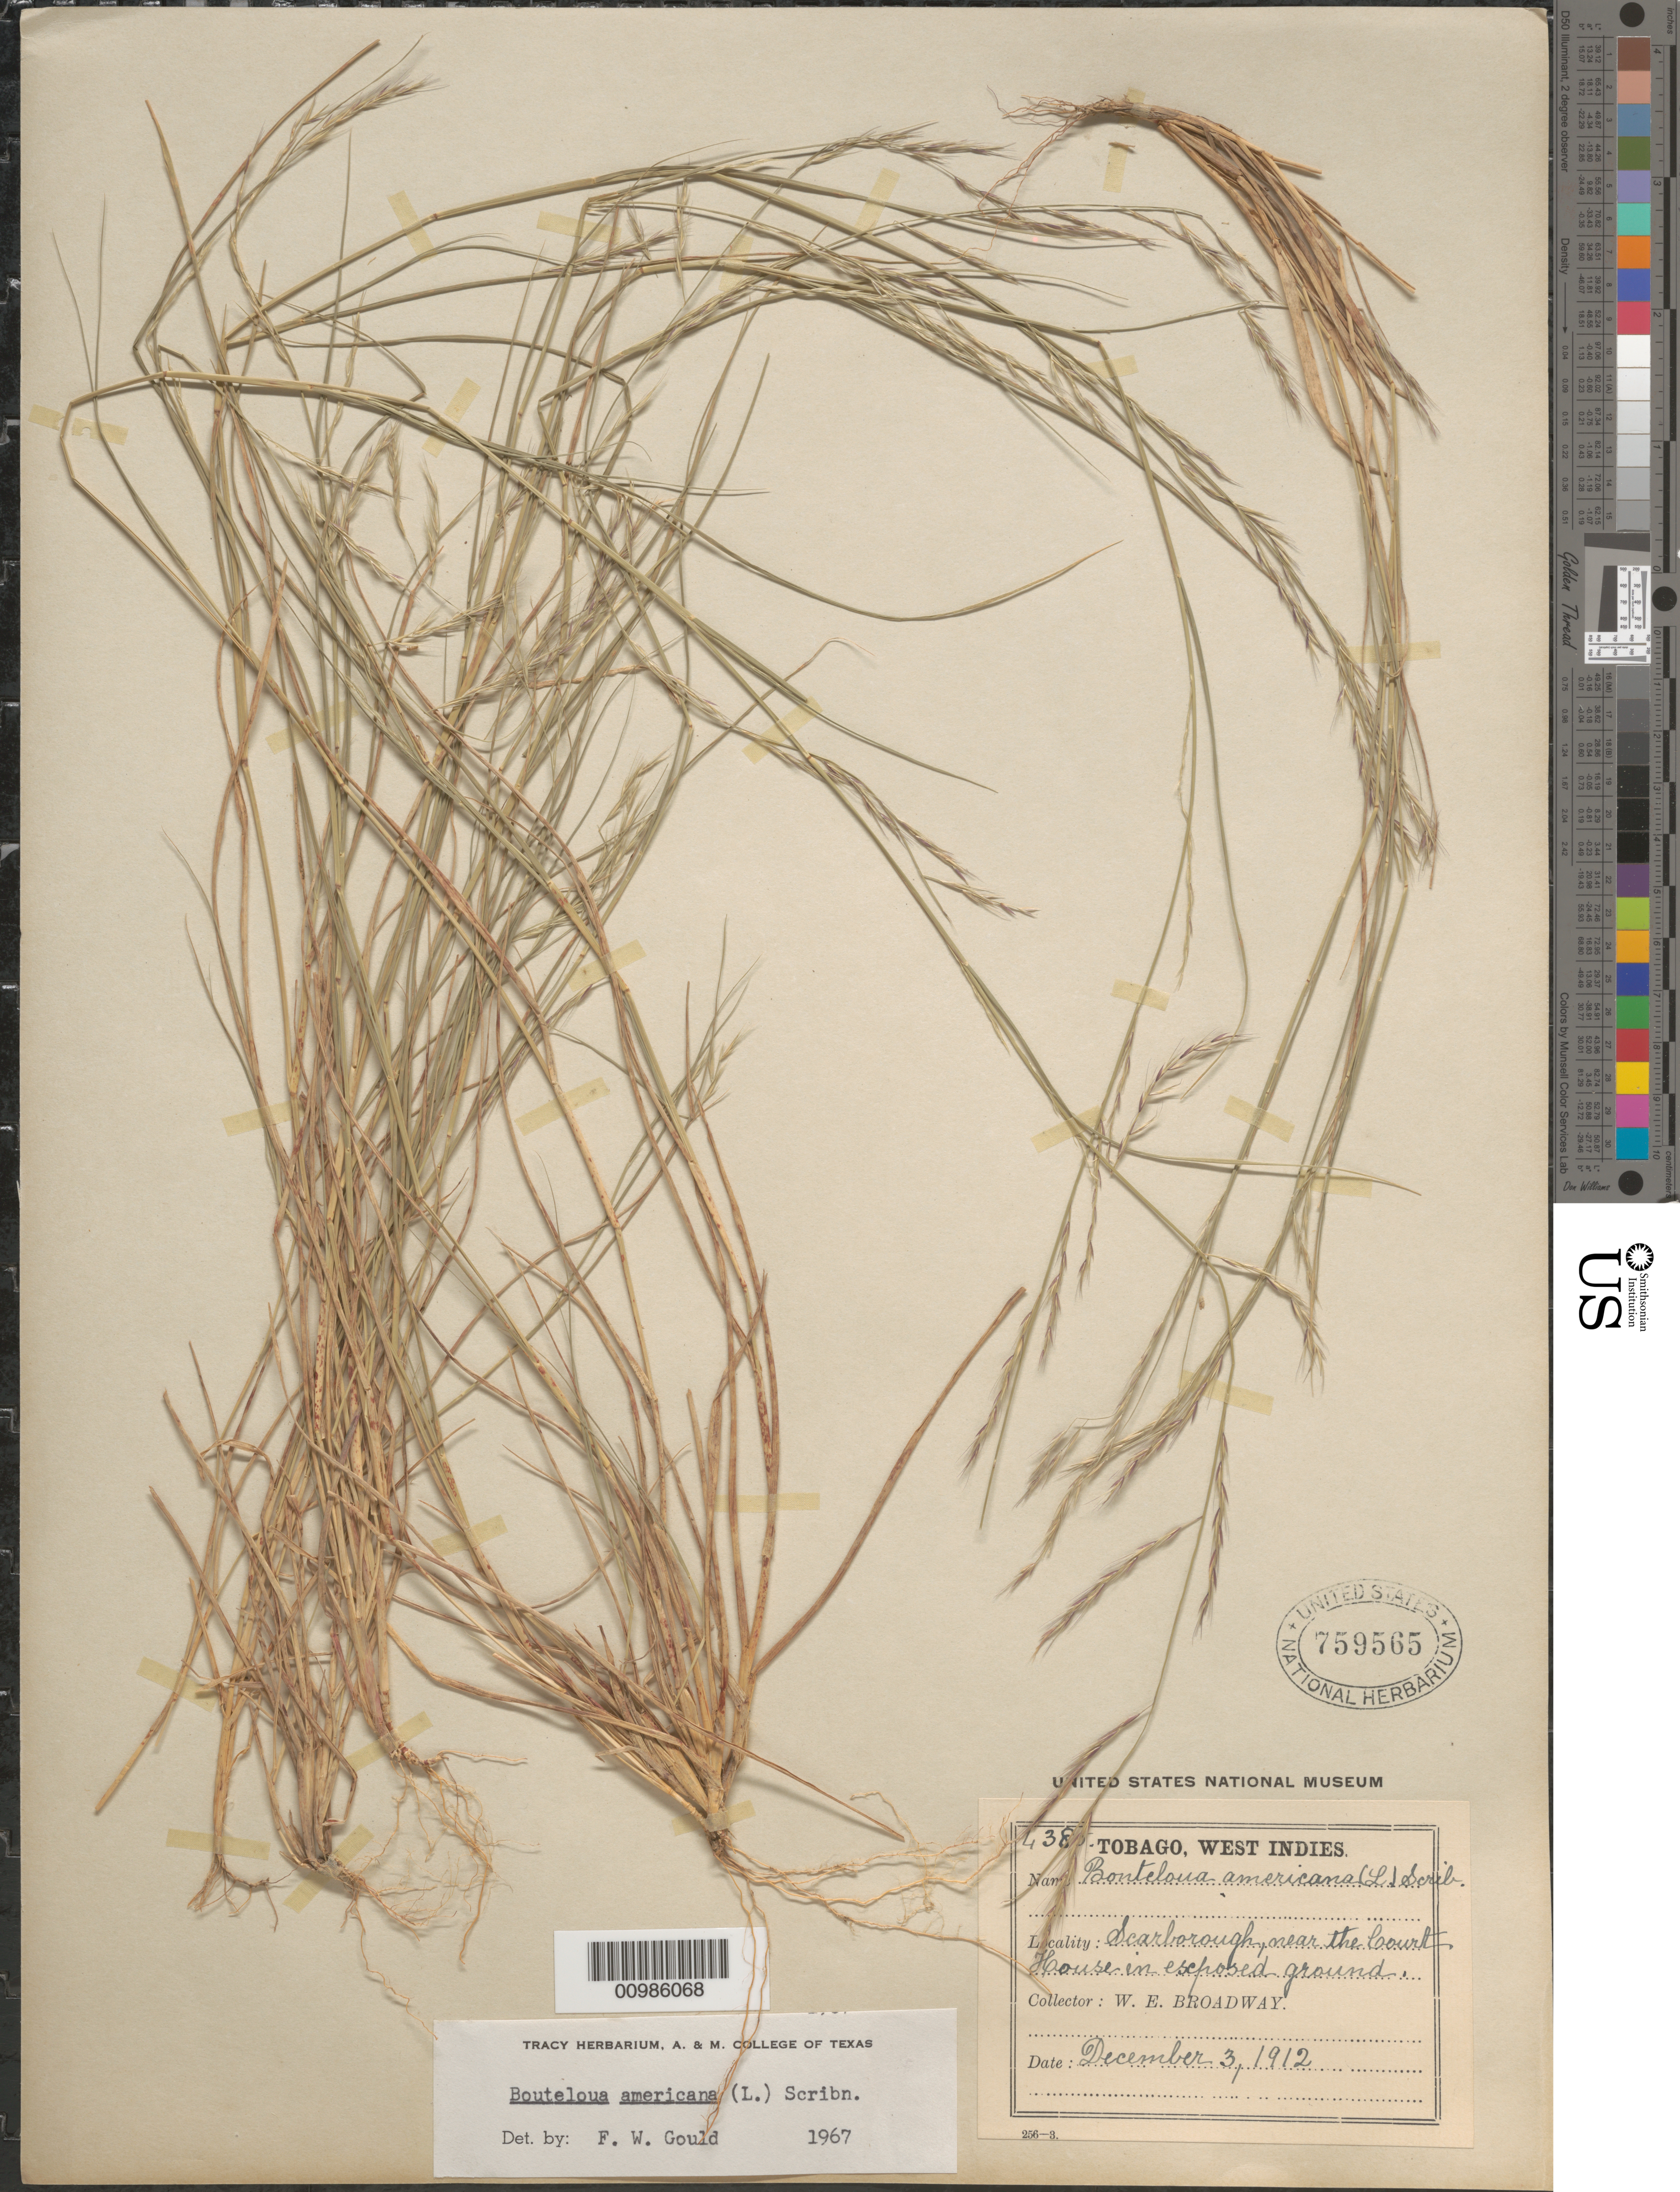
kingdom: Plantae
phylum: Tracheophyta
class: Liliopsida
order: Poales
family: Poaceae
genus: Bouteloua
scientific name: Bouteloua americana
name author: (L.) Scribn.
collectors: W. E. Broadway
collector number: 4385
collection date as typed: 03 Dec 1912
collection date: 1912-12-03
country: Trinidad and Tobago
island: Tobago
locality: Scarborough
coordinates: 0 N, 0 E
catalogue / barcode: US 759565